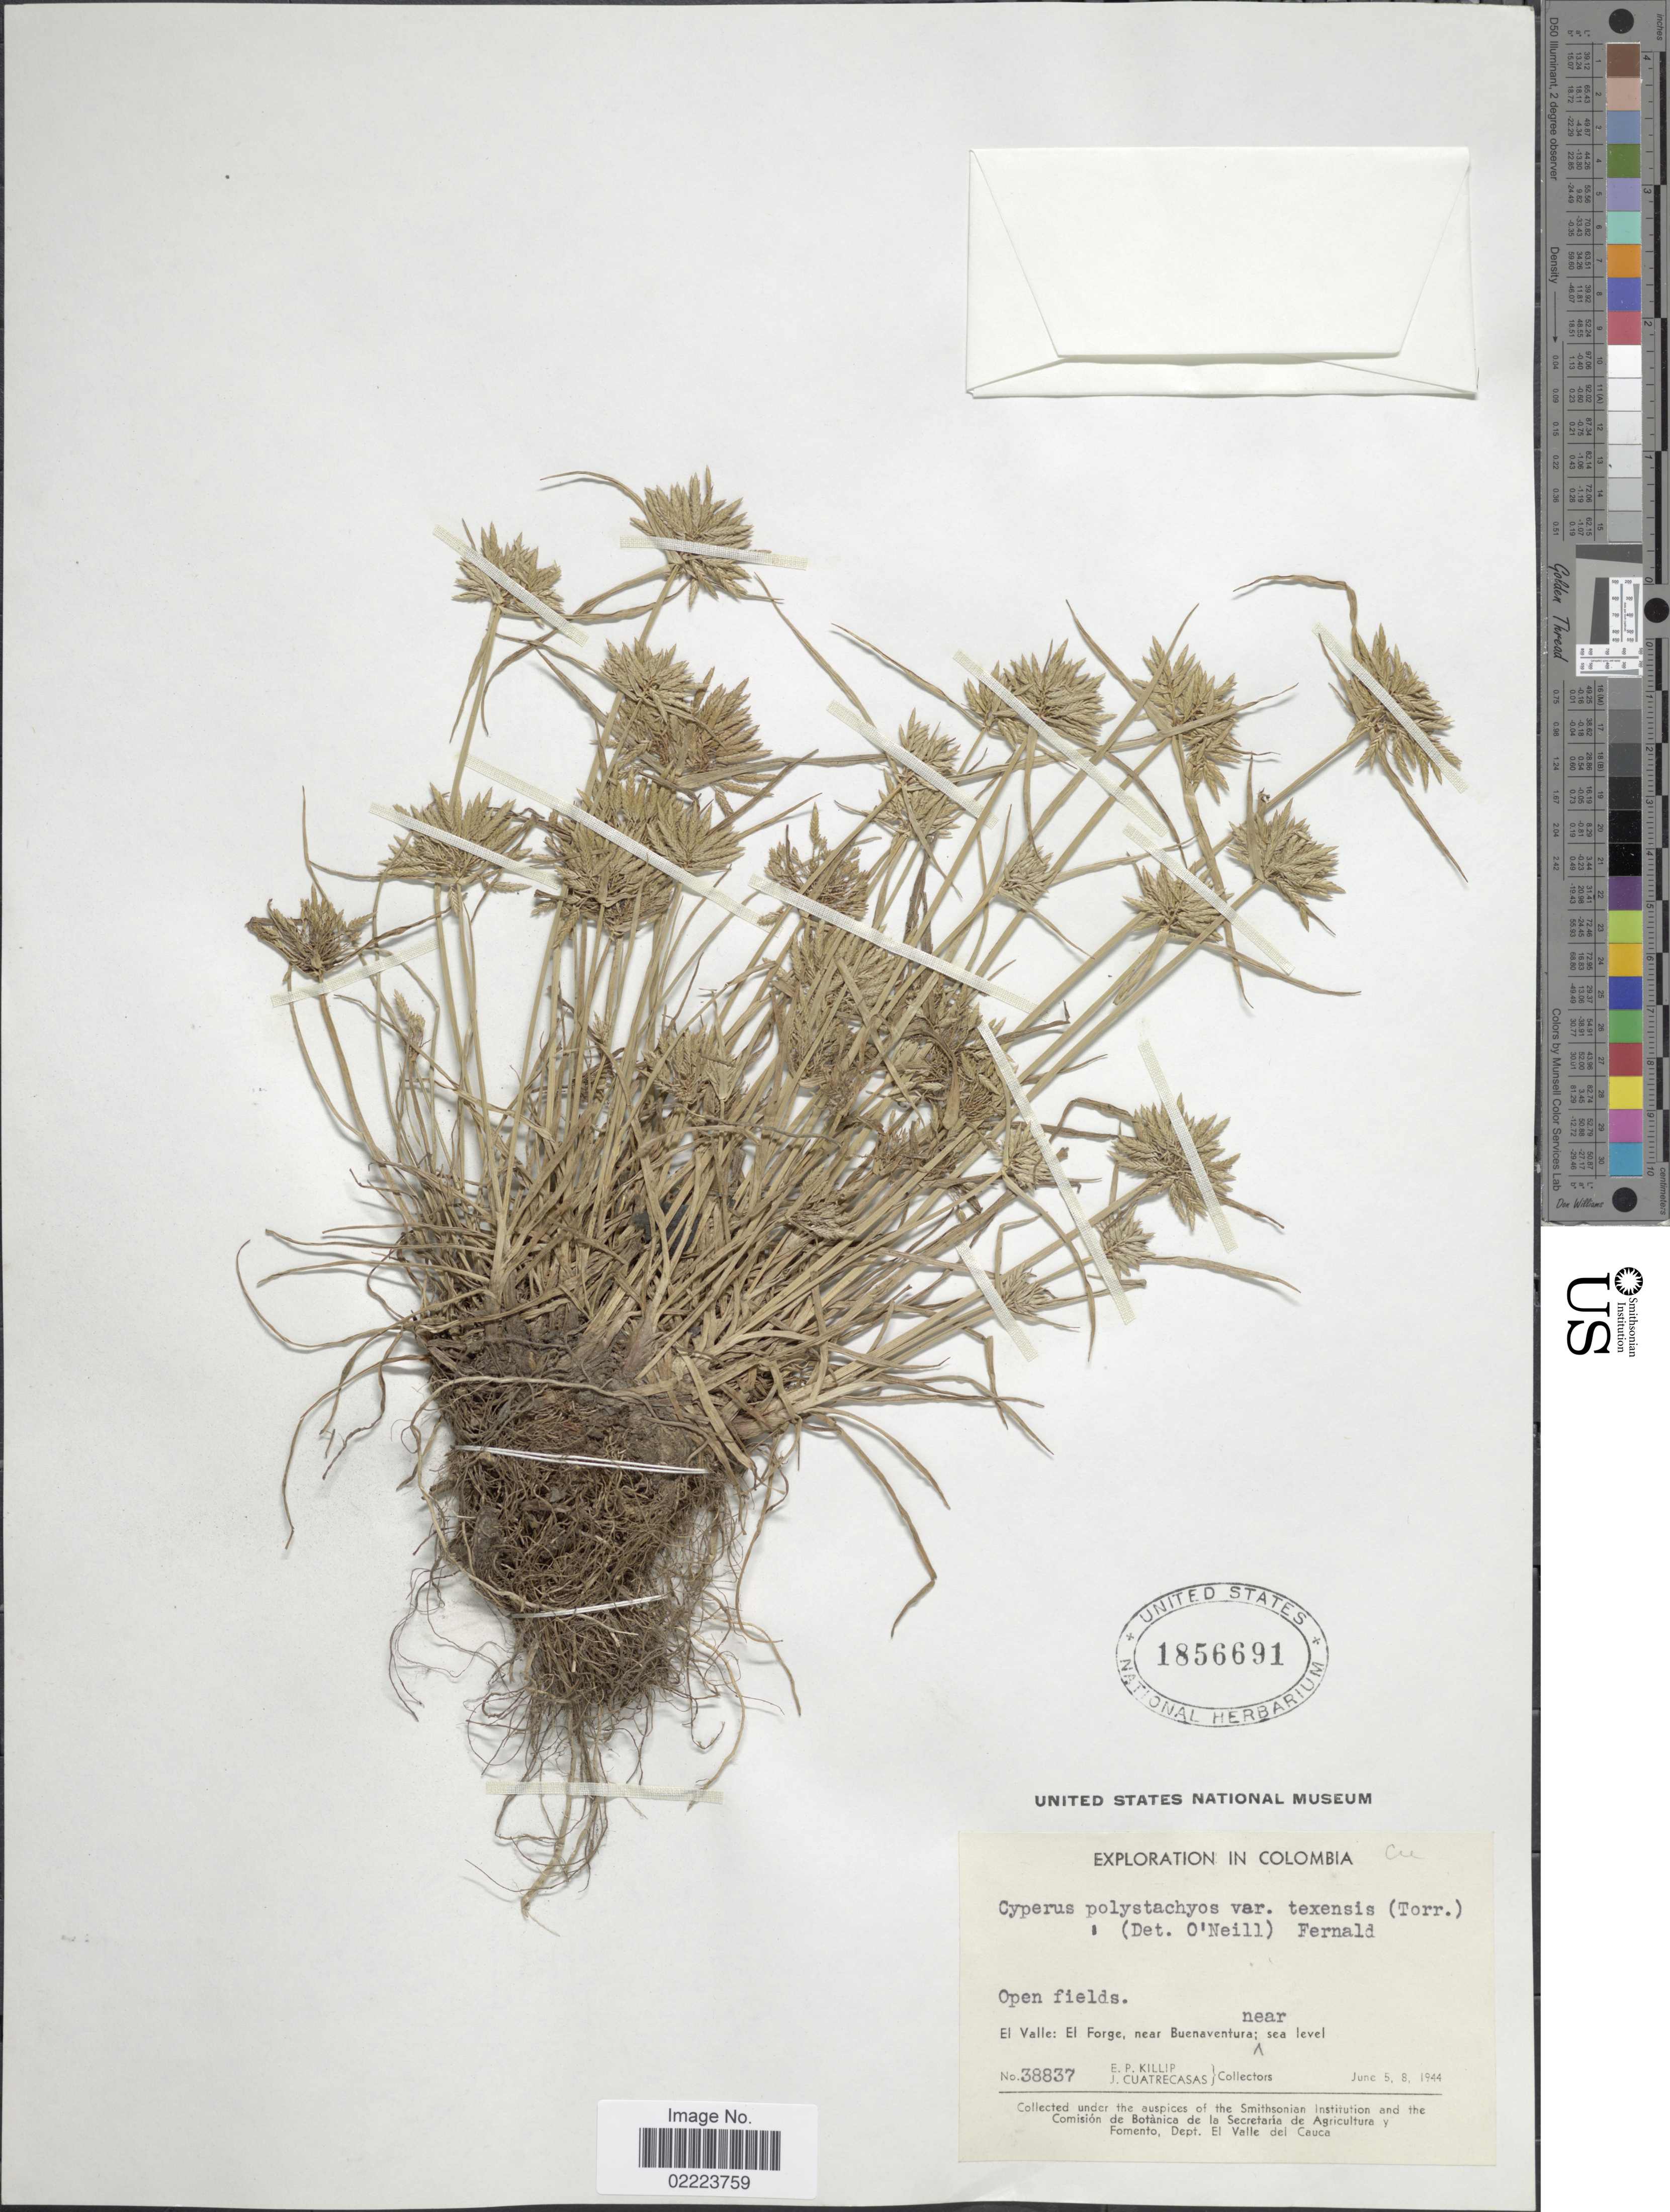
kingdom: Plantae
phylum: Tracheophyta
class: Liliopsida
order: Poales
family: Cyperaceae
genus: Cyperus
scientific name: Cyperus polystachyos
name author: Rottb.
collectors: E. P. Killip & J. Cuatrecasas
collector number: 38837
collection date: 1944-06-05/1944-06-08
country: Colombia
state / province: Valle del Cauca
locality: Open fields, El Valle: El Forge, near Buenaventura, near sea level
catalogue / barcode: US 1856691